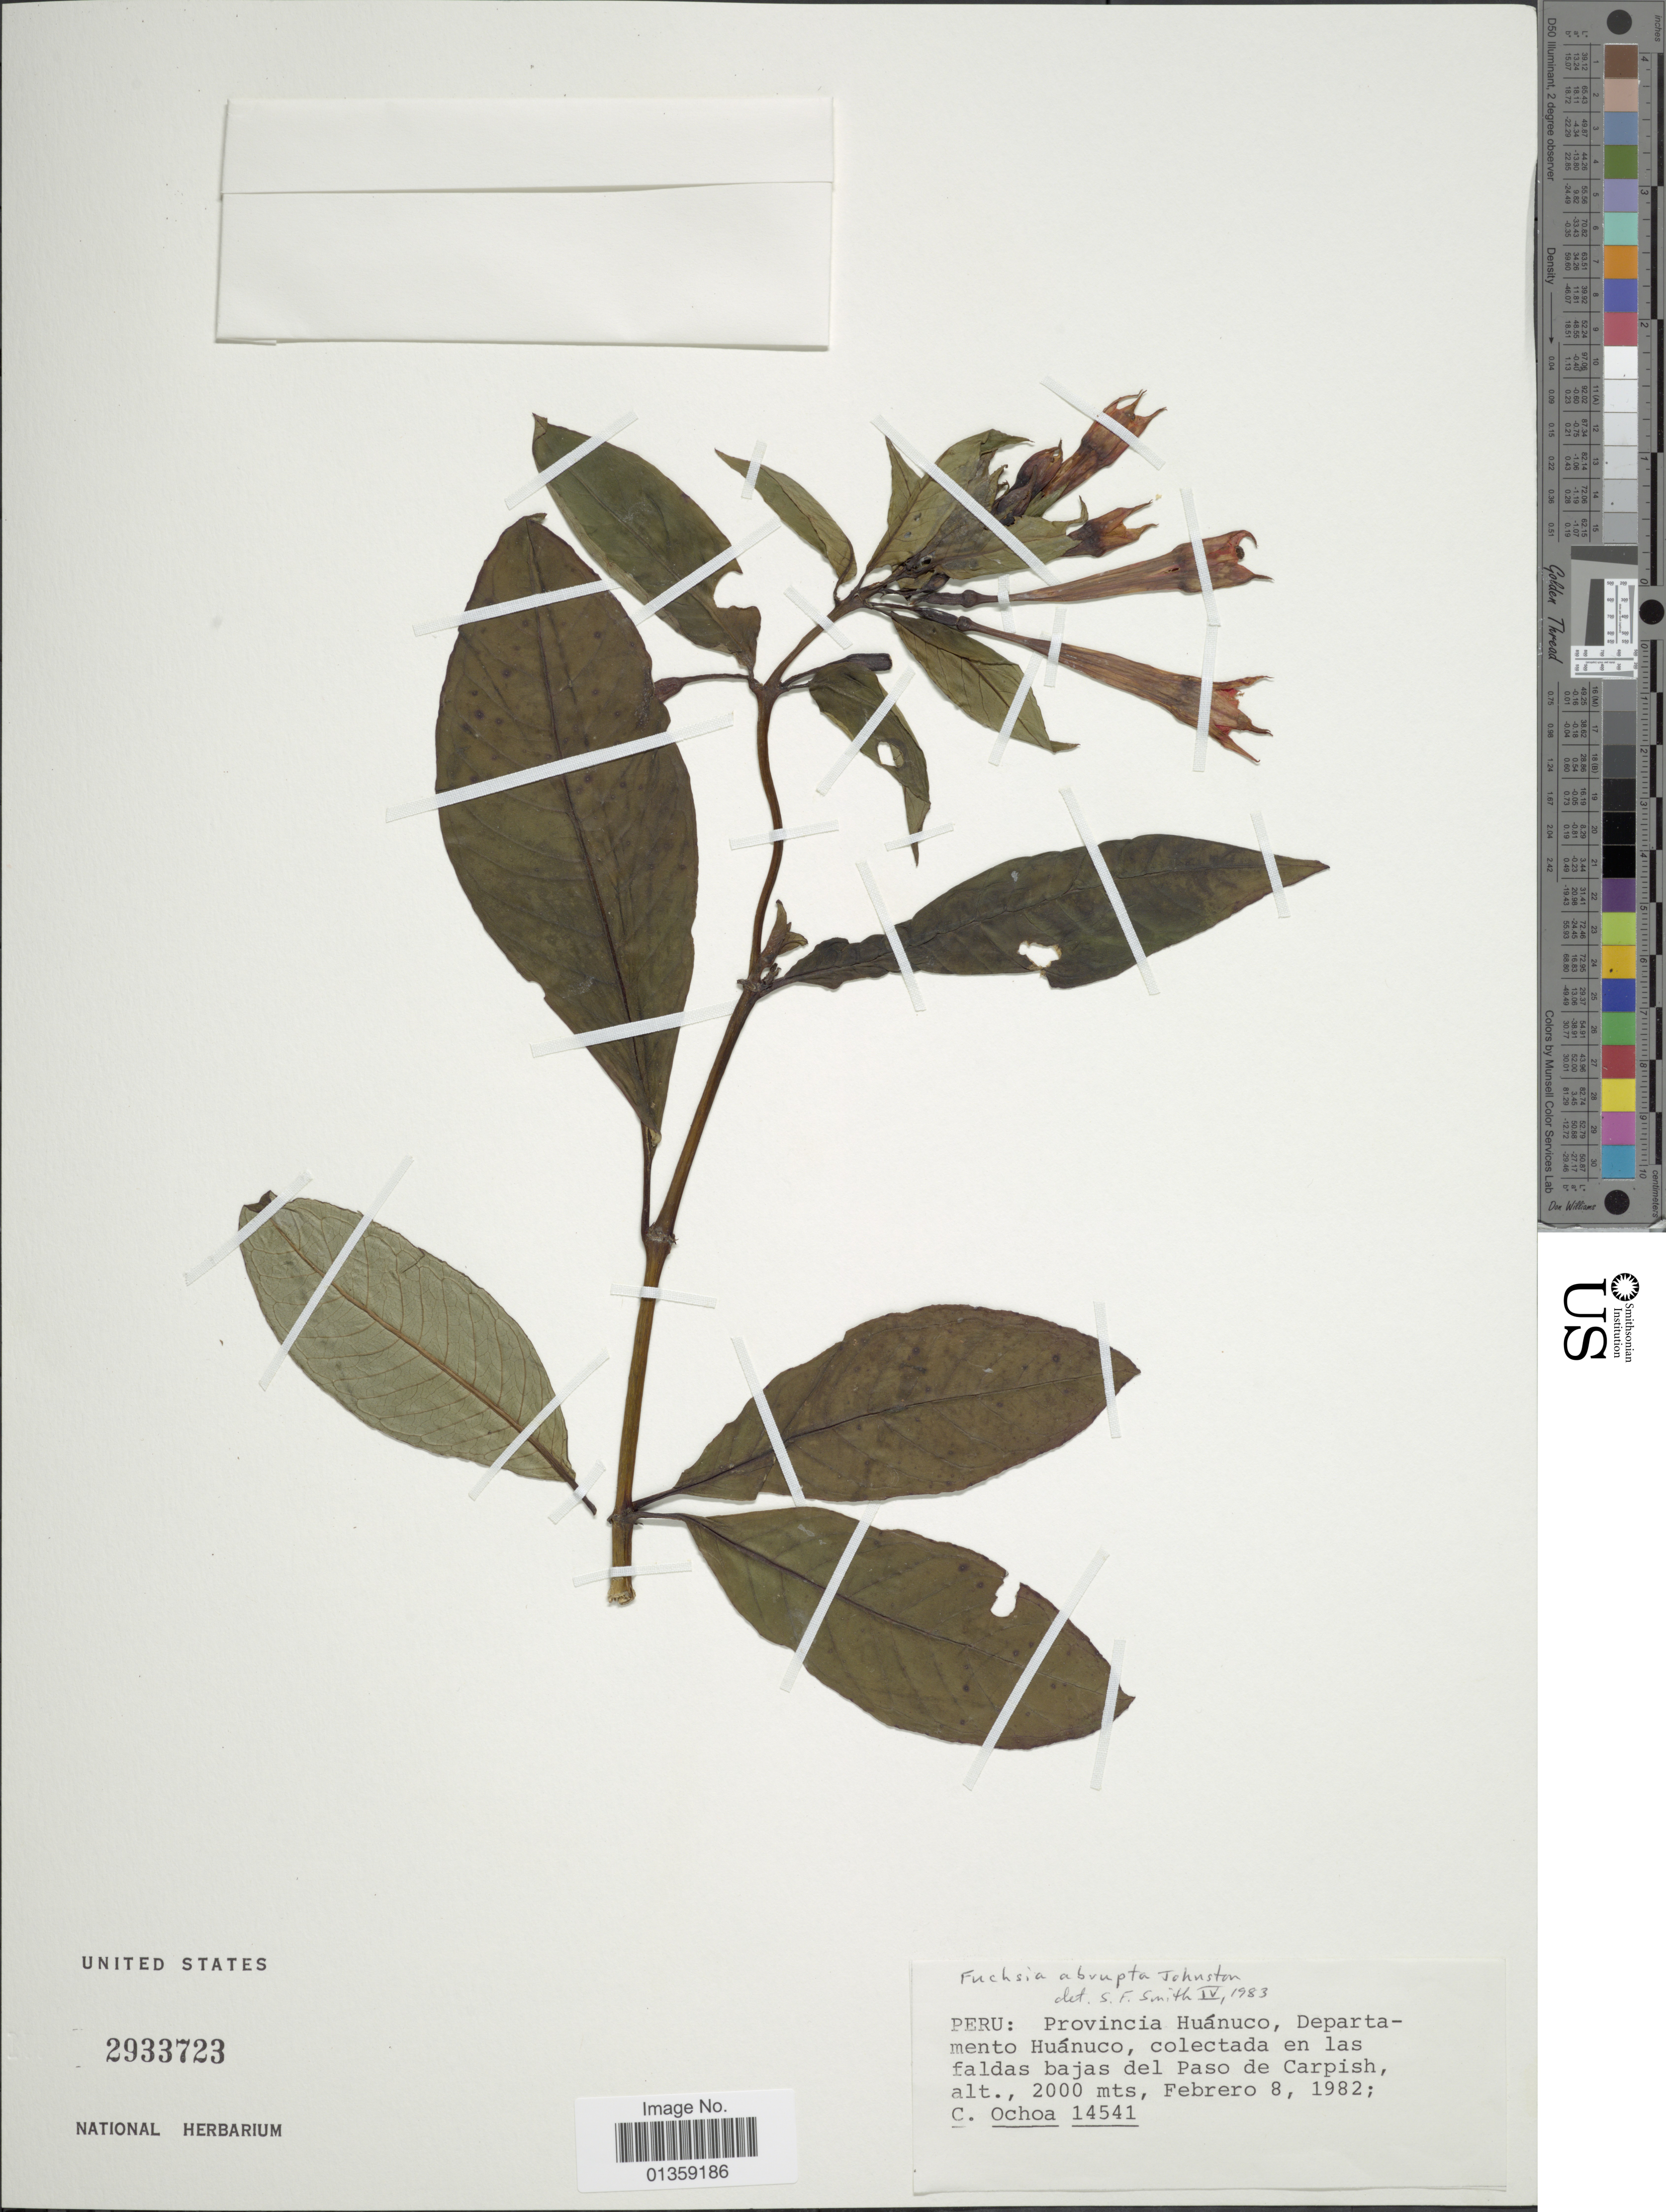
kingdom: Plantae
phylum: Tracheophyta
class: Magnoliopsida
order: Myrtales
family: Onagraceae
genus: Fuchsia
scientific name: Fuchsia abrupta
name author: I.M. Johnst.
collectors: C. Ochoa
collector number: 14541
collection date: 1982-02-08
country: Peru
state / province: Huánuco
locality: Departamento Huánuco, colectada en las faldas bajas del Paso de Carpish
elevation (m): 2000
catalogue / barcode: US 2933723